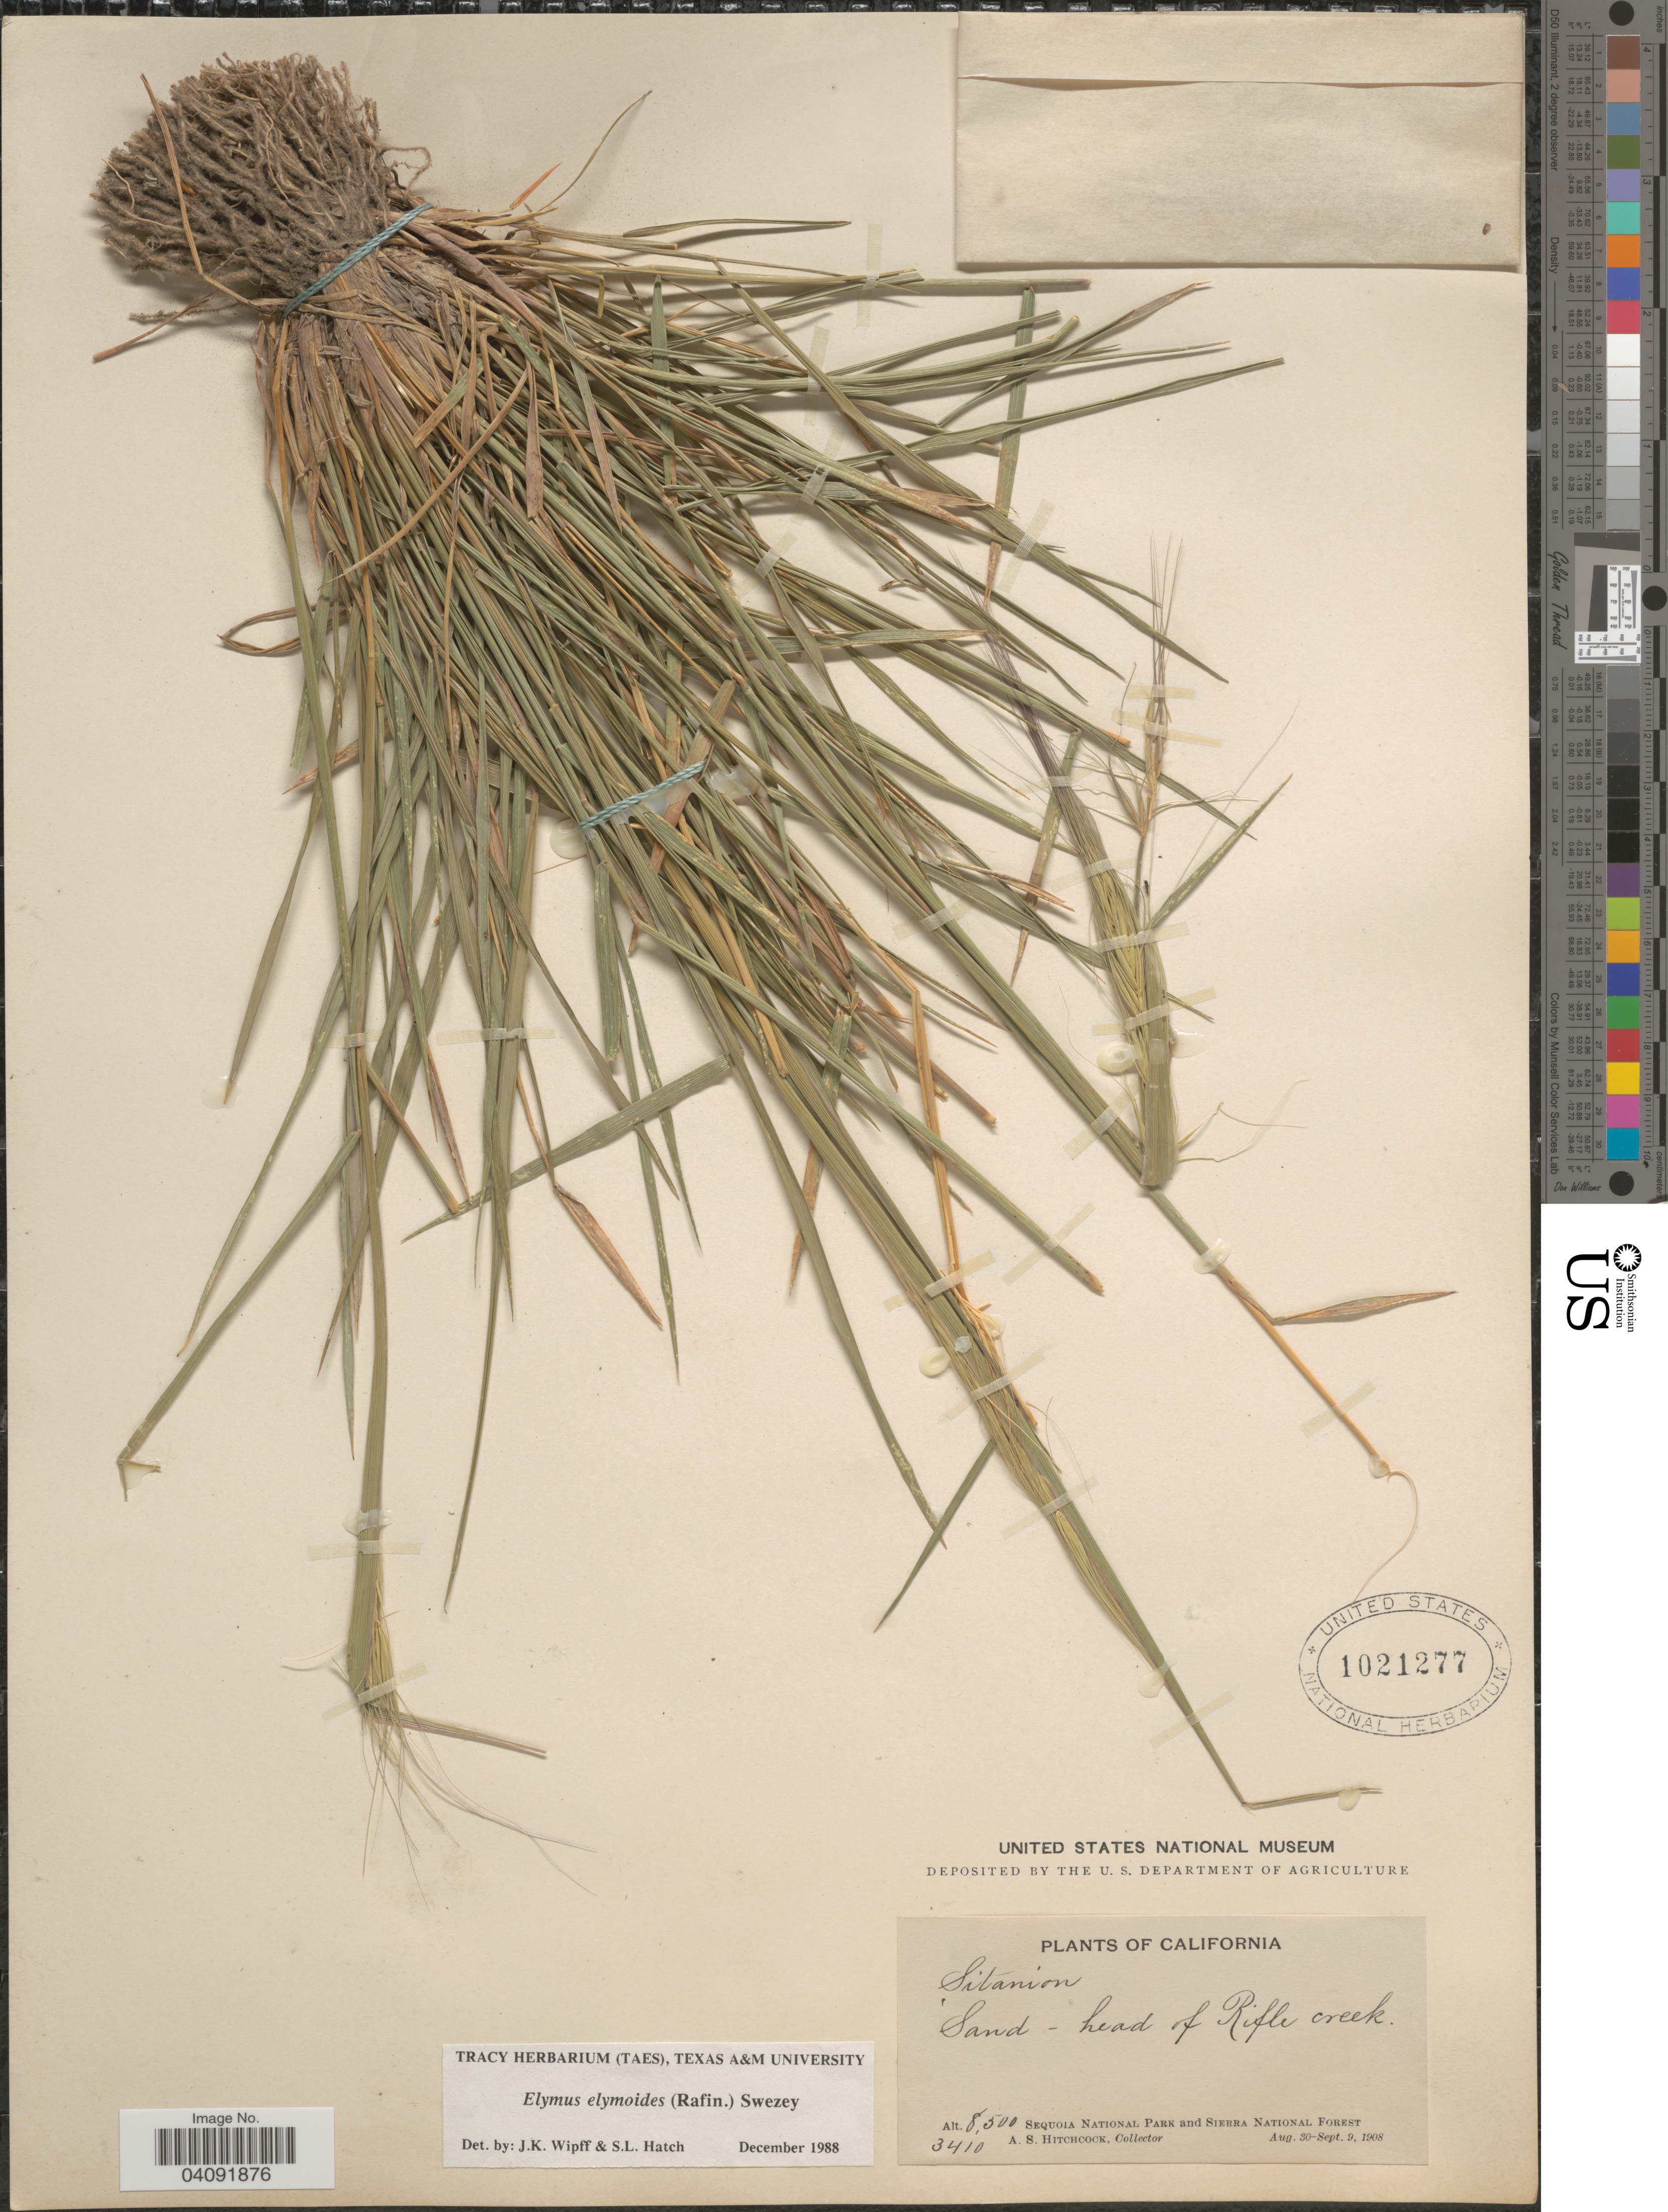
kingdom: Plantae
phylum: Tracheophyta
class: Liliopsida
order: Poales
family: Poaceae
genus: Elymus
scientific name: Elymus elymoides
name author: (Raf.) Swezey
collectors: A. S. Hitchcock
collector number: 3410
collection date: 1908-08-30/1908-09-09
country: United States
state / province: California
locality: Sand - head of Rifle creek. Sequoia National Park and Sierra National Forest.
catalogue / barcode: US 1021277